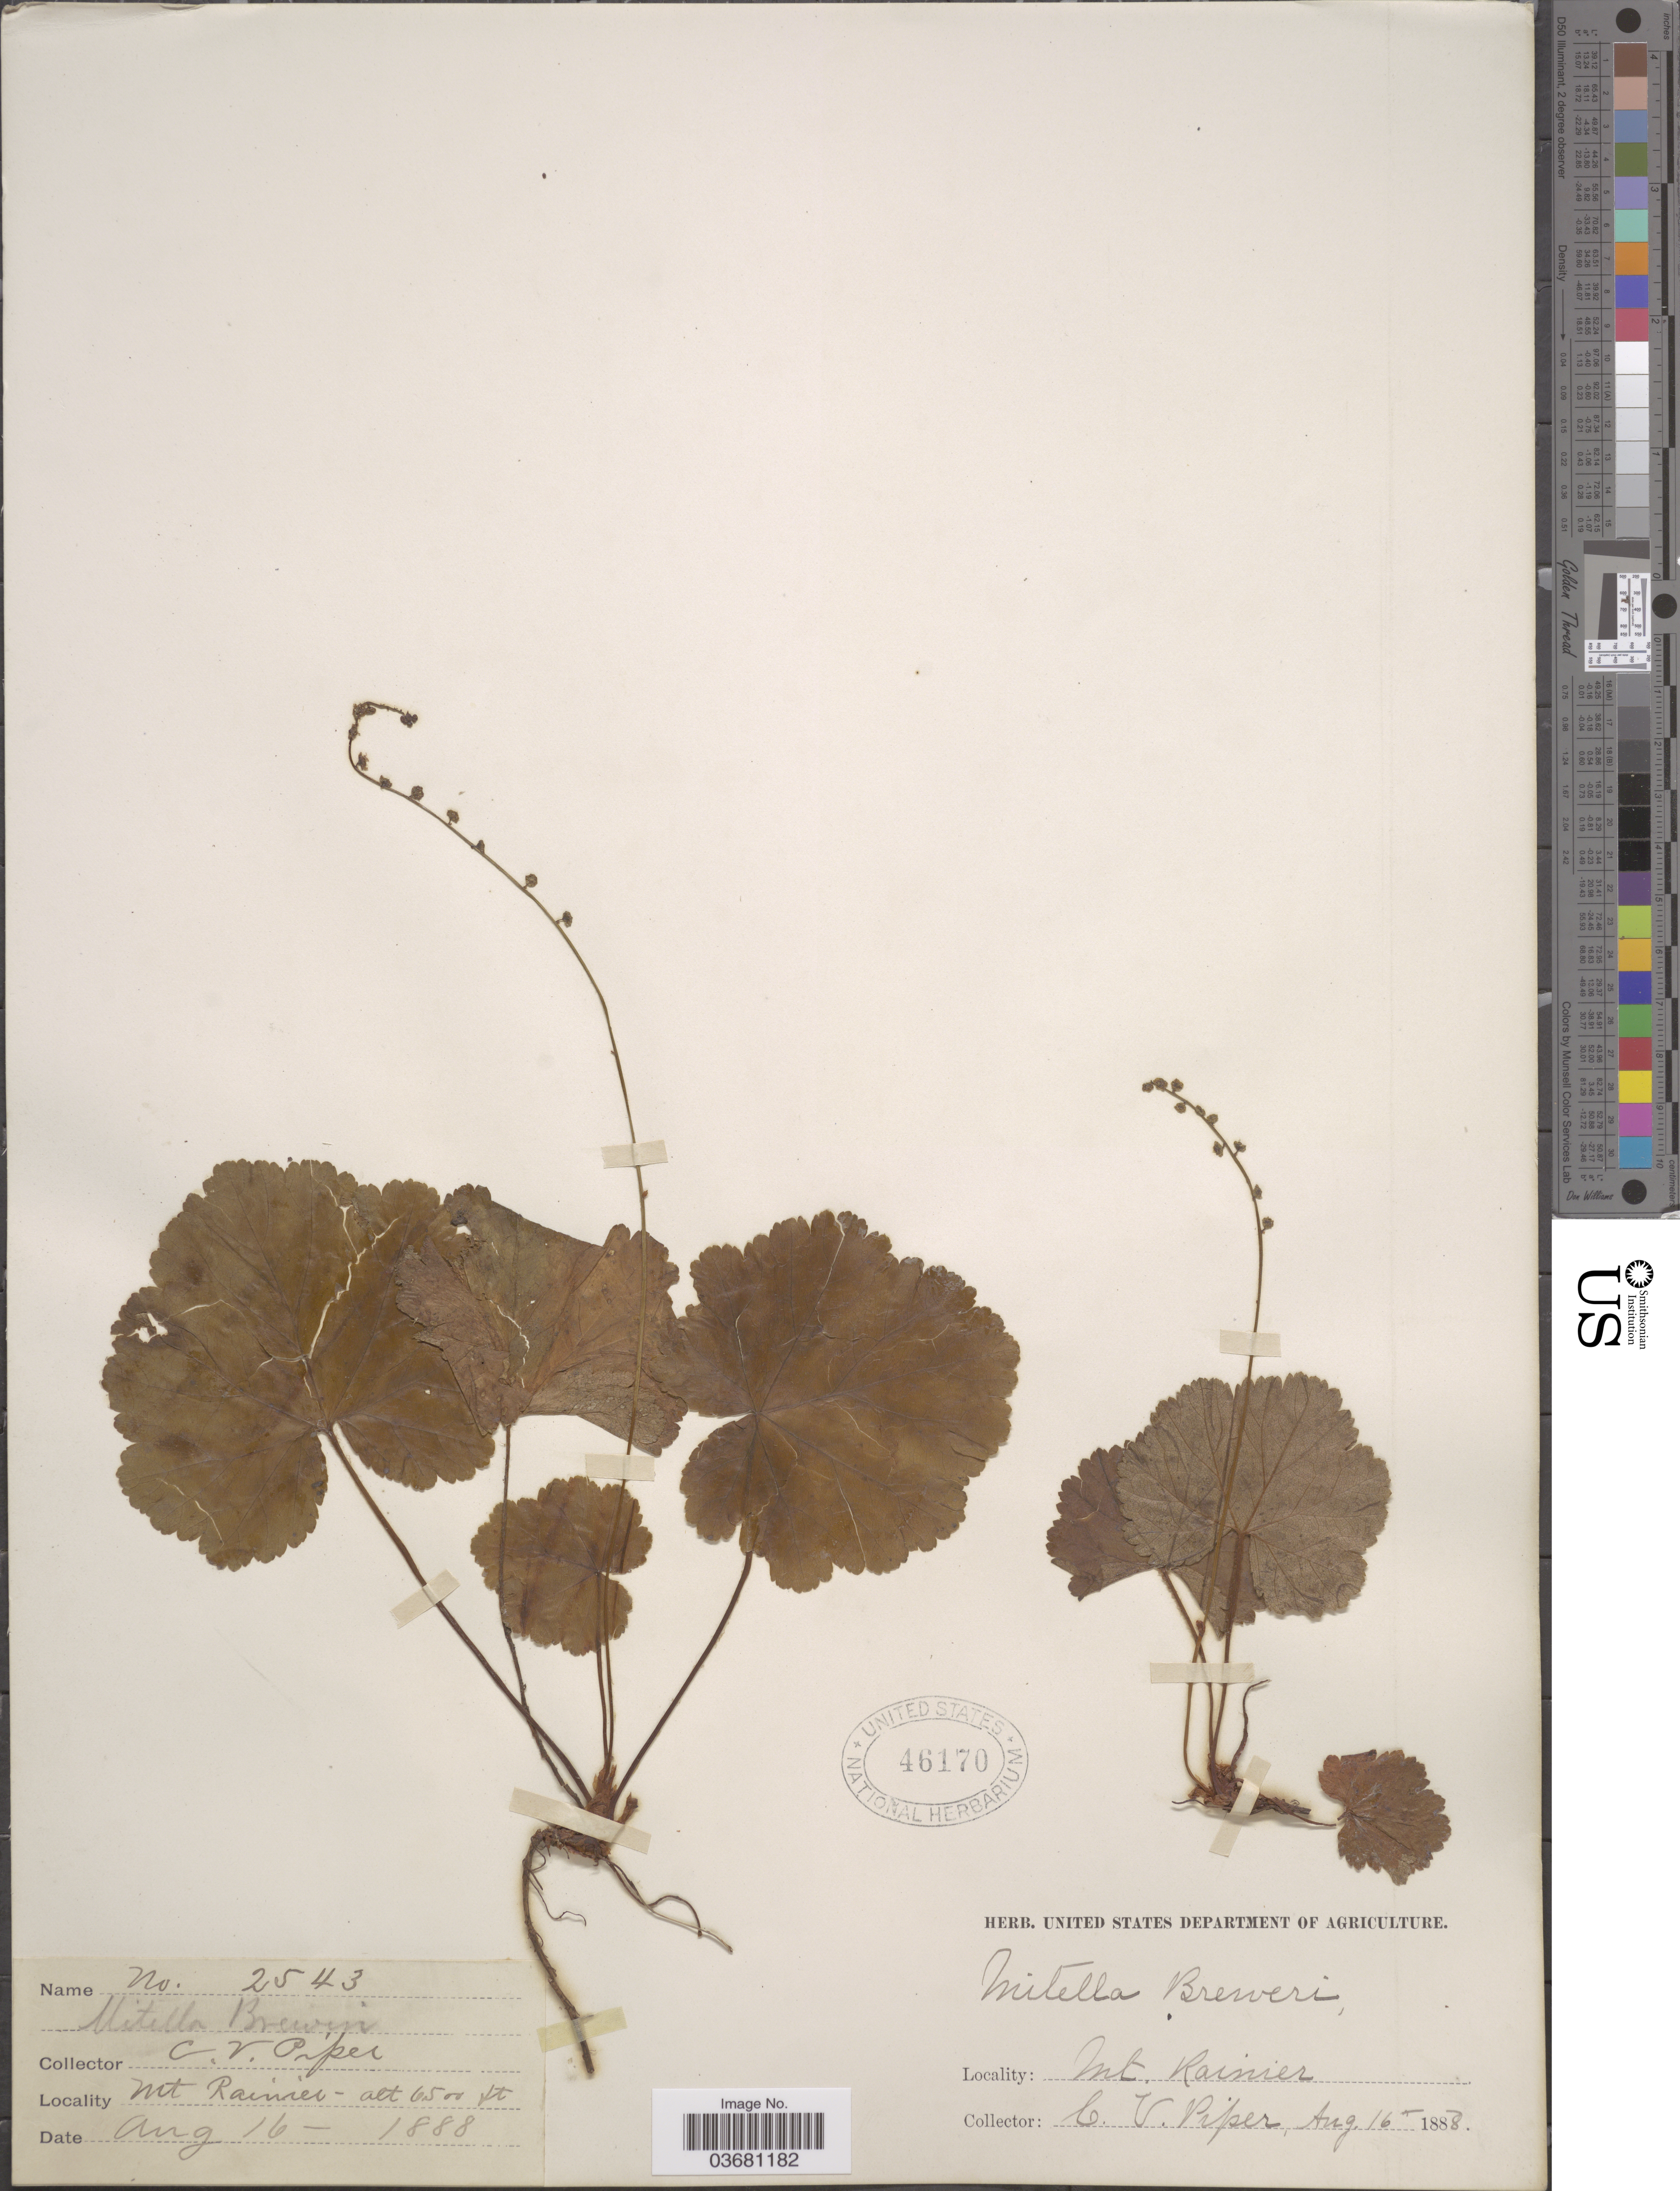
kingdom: Plantae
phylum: Tracheophyta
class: Magnoliopsida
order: Saxifragales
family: Saxifragaceae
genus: Mitella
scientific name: Mitella breweri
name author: A. Gray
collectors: C. V. Piper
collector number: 2543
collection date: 1888-08-16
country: United States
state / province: Washington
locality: Mt. Rainier.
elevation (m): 1981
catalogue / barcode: US 46170